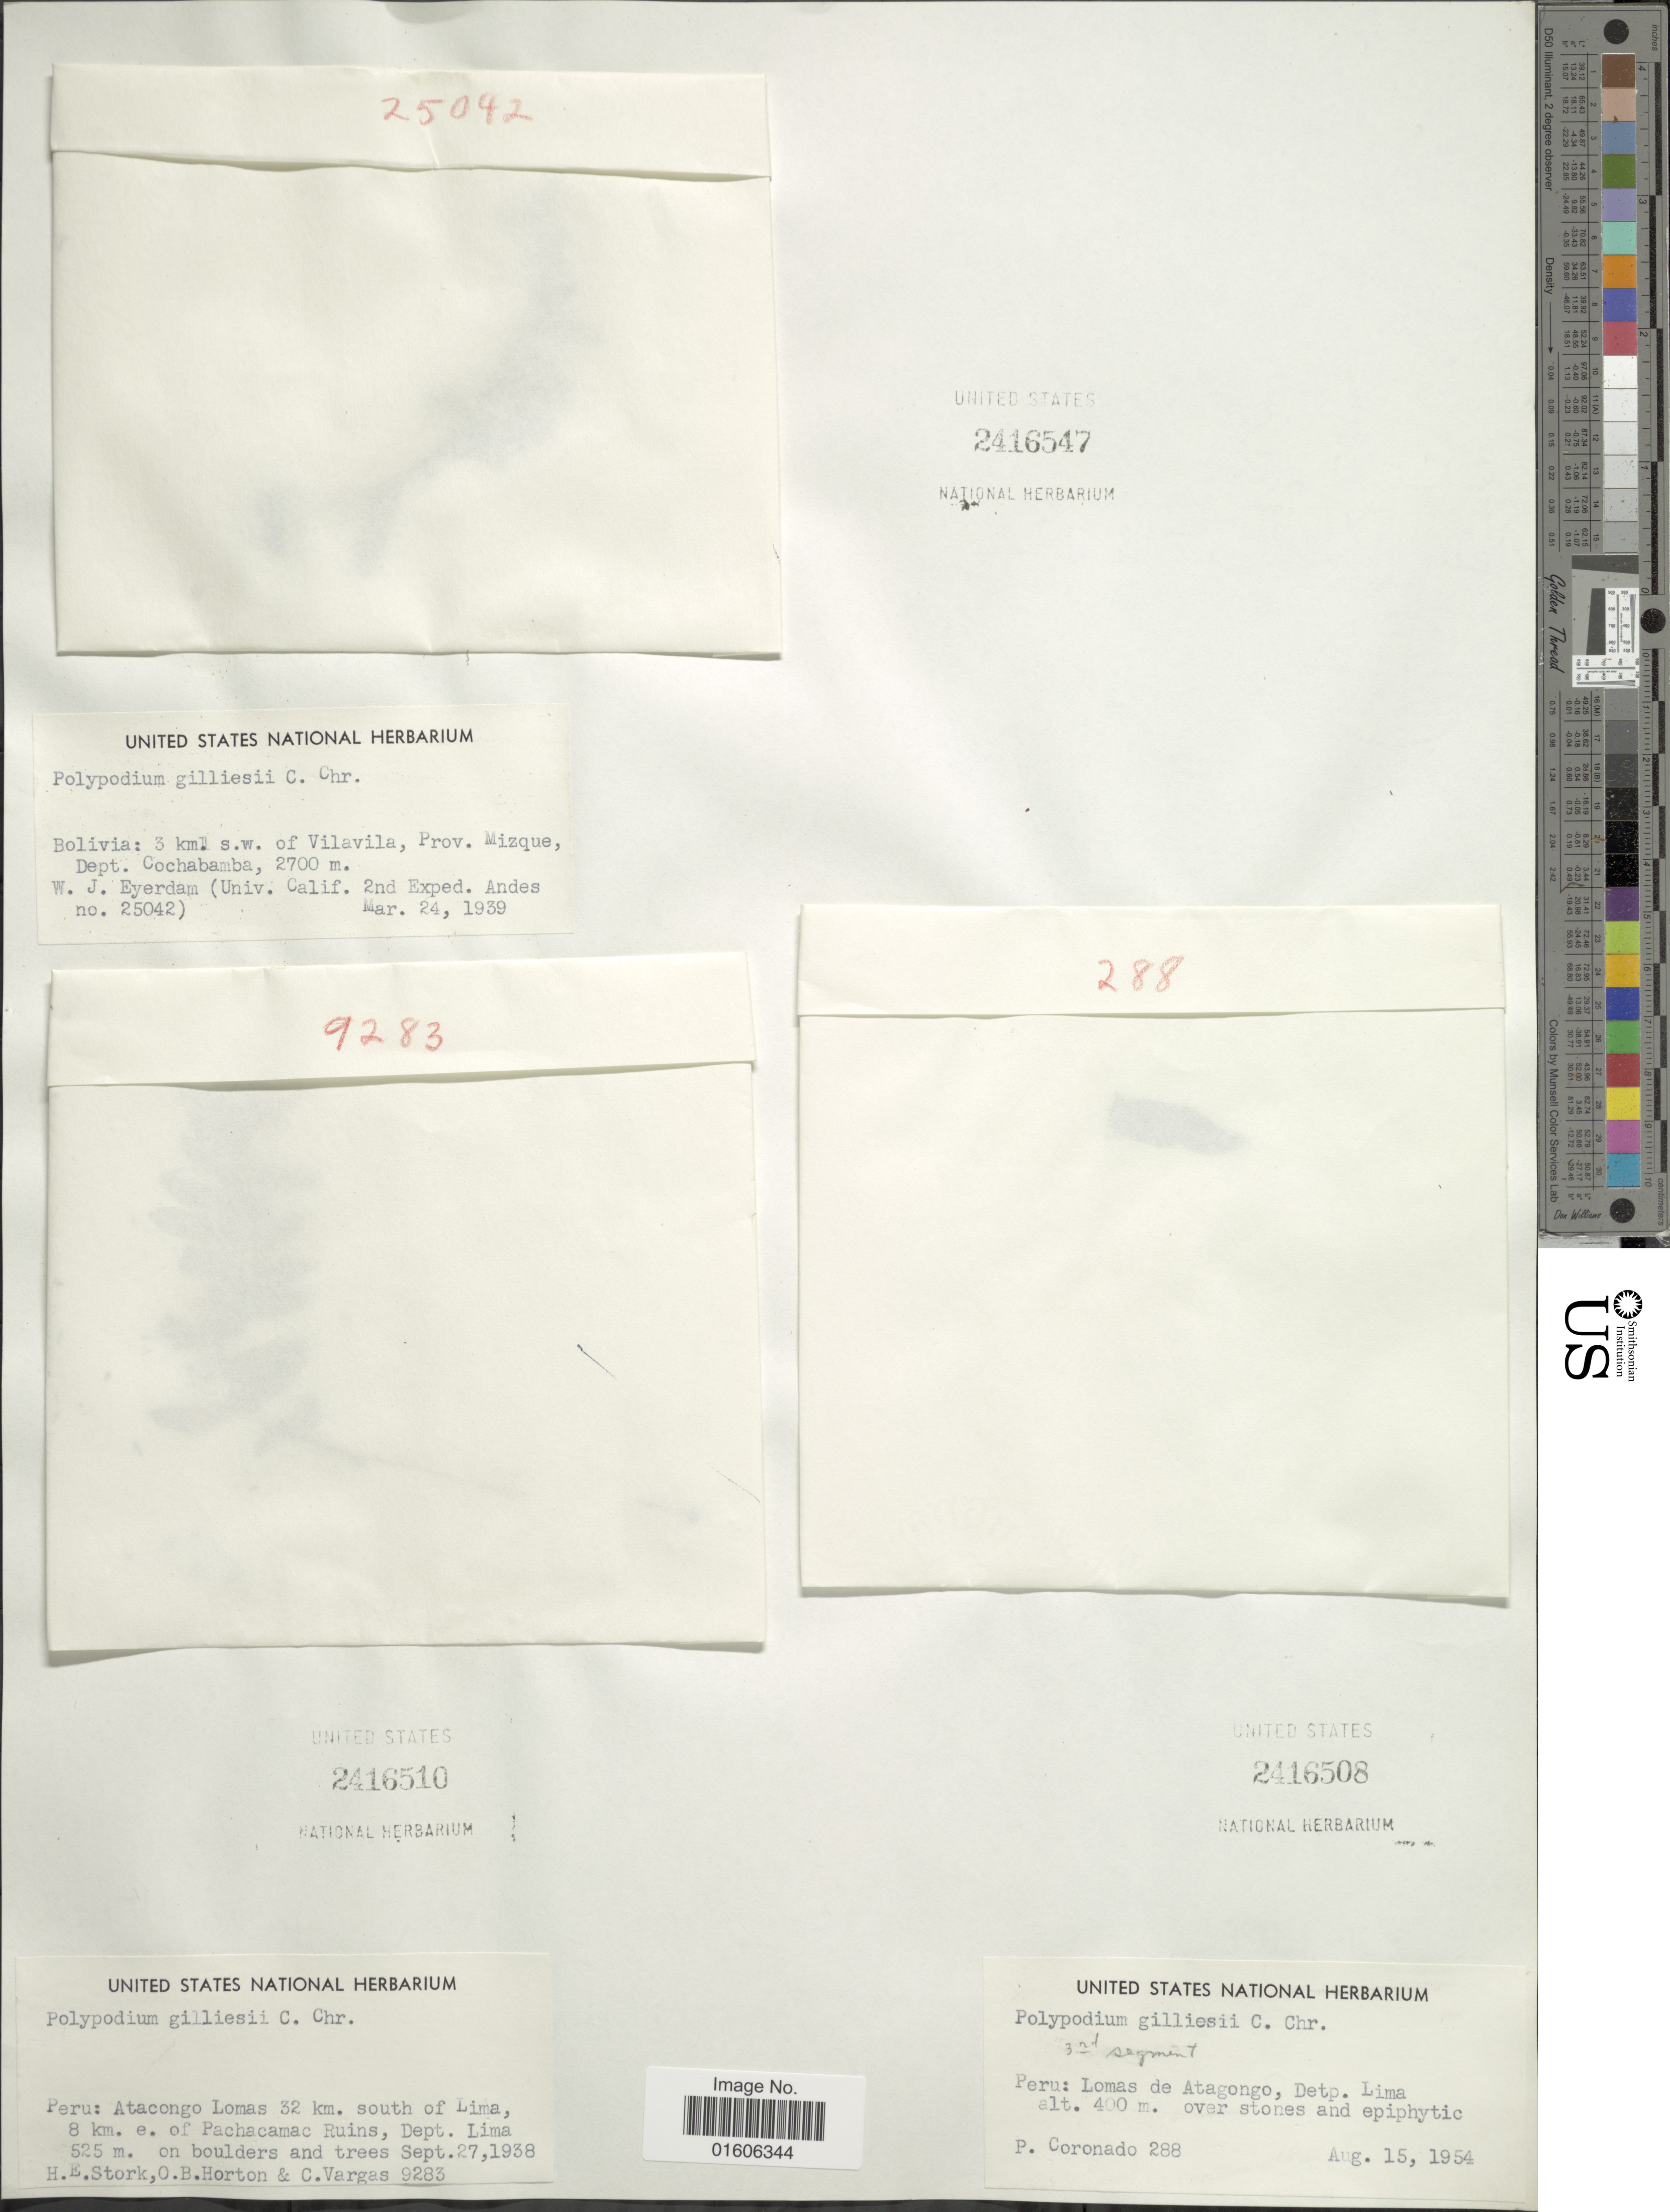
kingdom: Plantae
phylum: Tracheophyta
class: Polypodiopsida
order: Polypodiales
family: Polypodiaceae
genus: Serpocaulon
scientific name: Serpocaulon gilliesii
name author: (C. Chr.) A.R. Sm.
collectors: W. J. Eyerdam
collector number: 25042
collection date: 1939-03-24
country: Bolivia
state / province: Cochabamba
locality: Bolivia: 33 km. s.w. of Vilavila, Prov. Mizque, Dept. Cochabamba.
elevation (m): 2700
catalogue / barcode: US 2416547